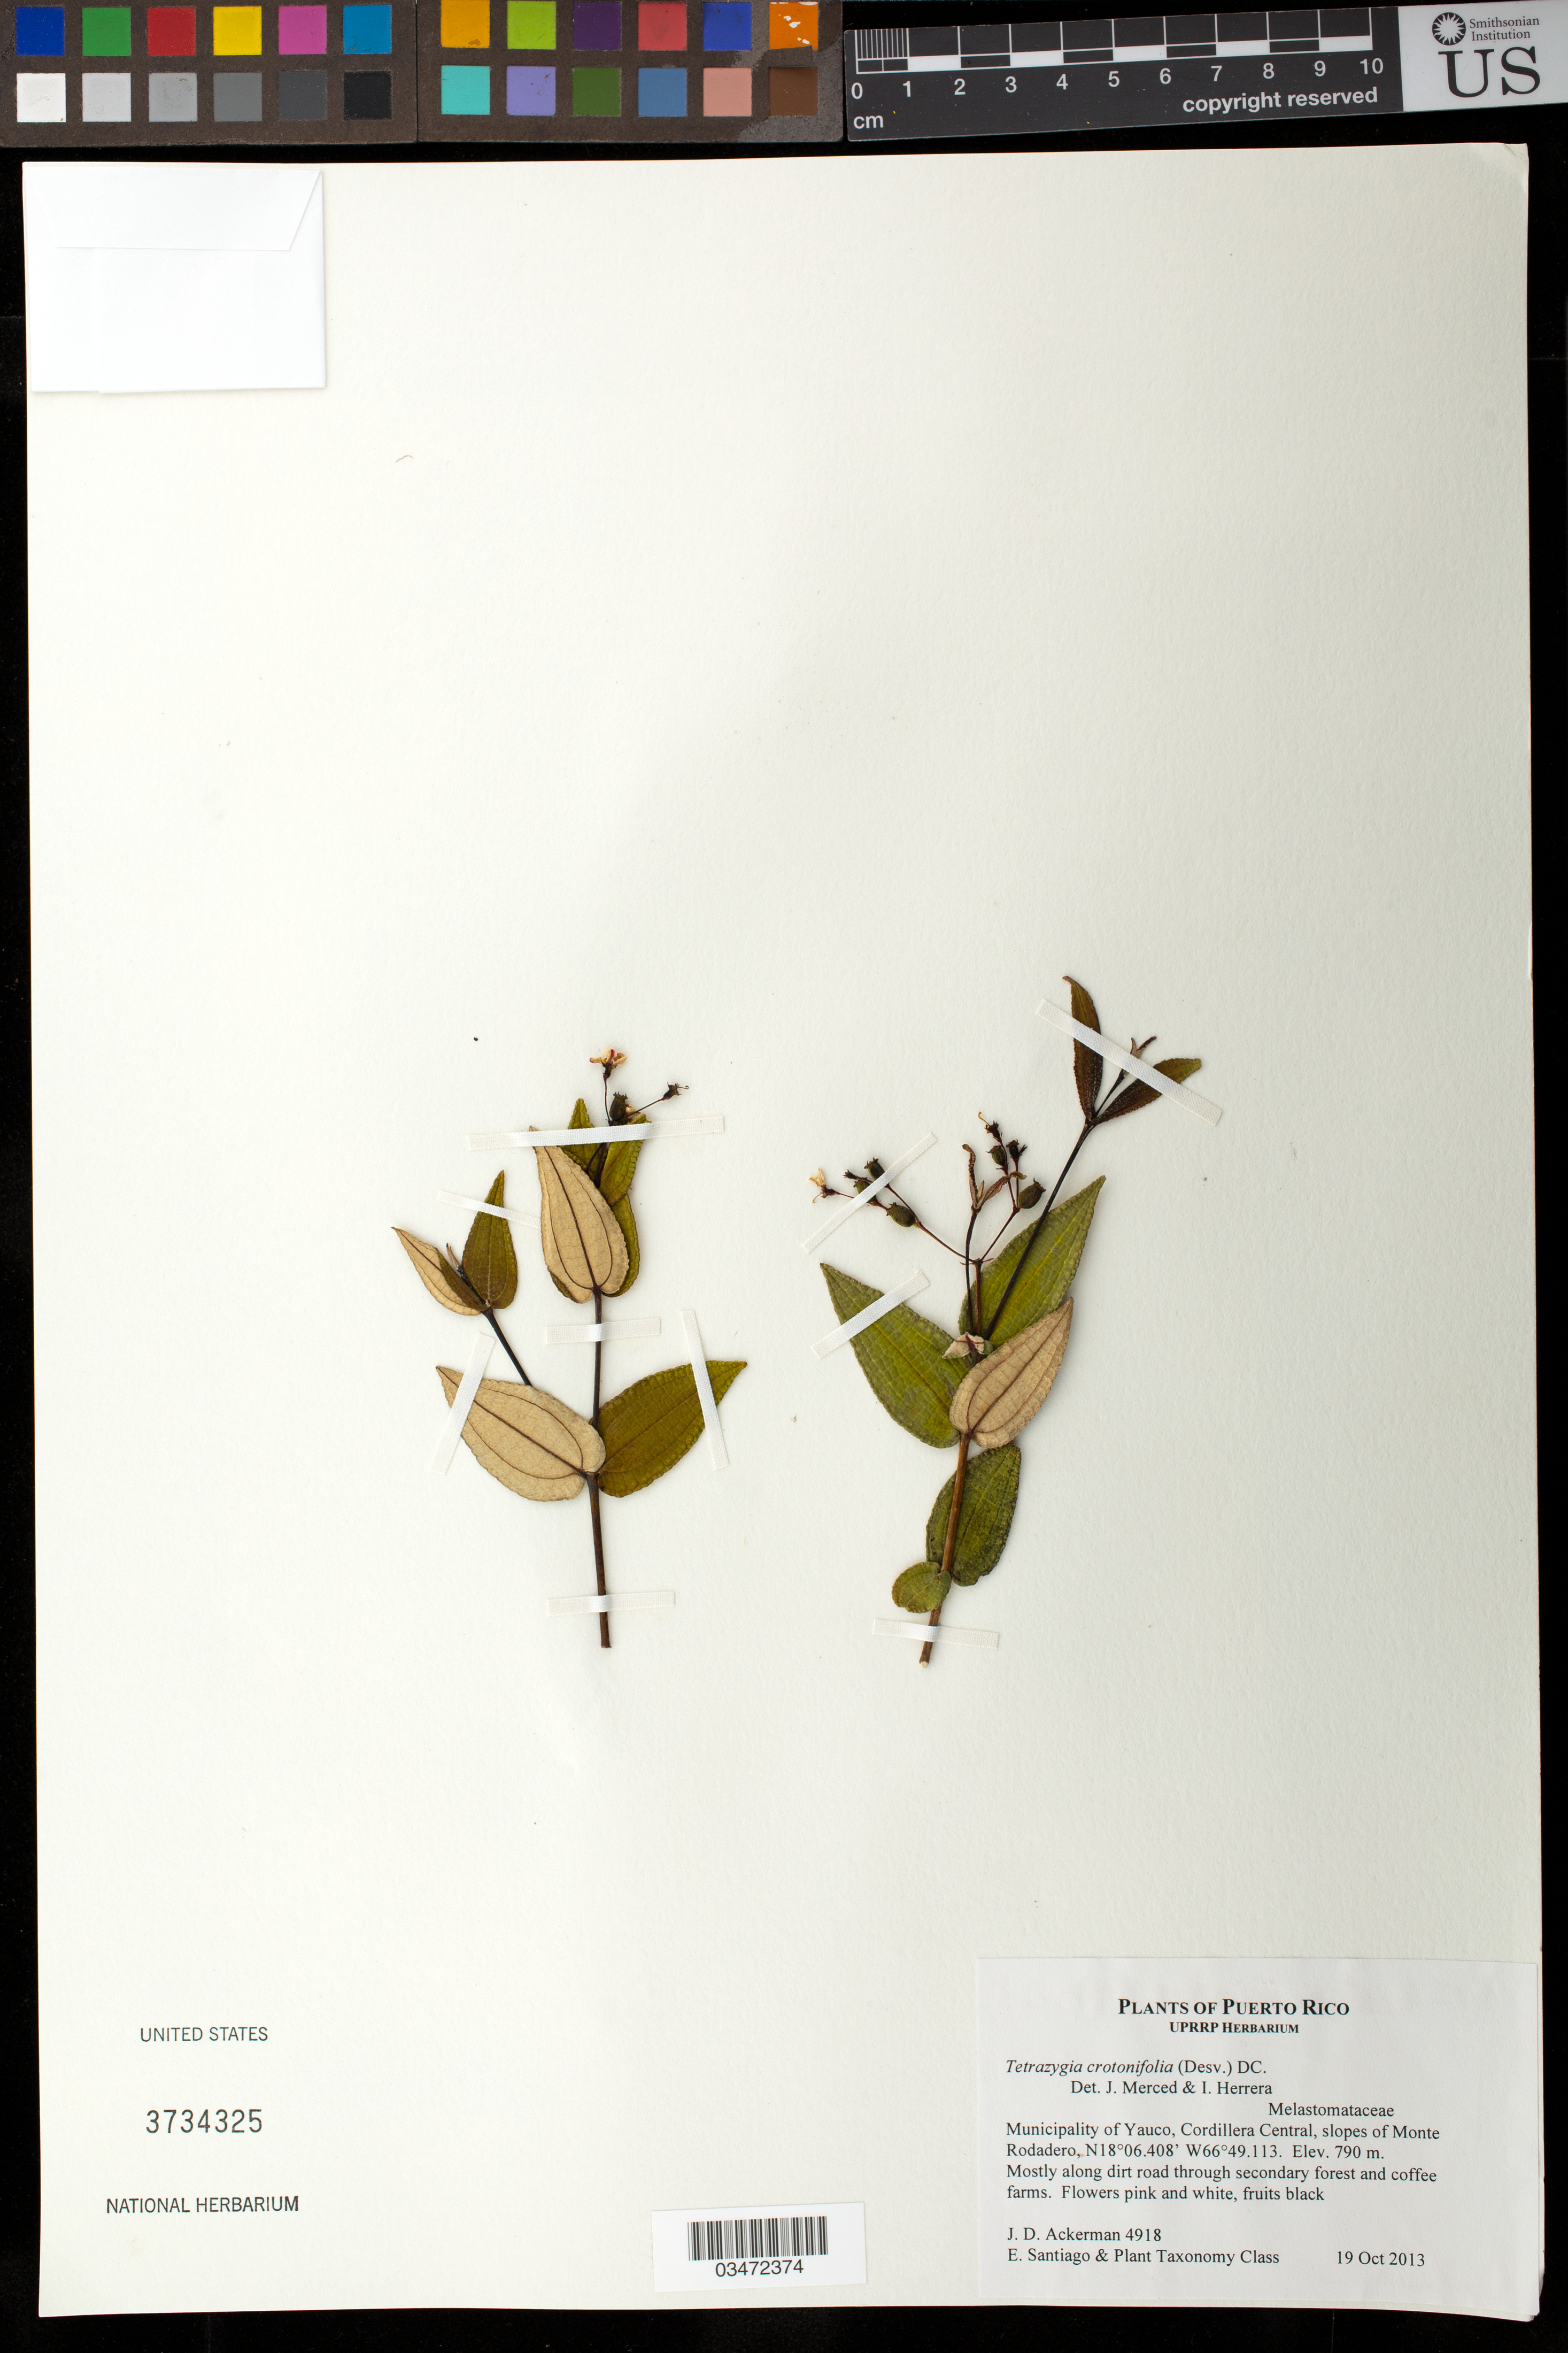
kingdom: Plantae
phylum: Tracheophyta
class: Magnoliopsida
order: Myrtales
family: Melastomataceae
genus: Tetrazygia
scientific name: Tetrazygia crotonifolia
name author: (Desr.) DC.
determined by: Merced, J.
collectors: J. D. Ackerman, E. Santiago & UPR Plant Taxonomy Class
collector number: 4918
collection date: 2013-10-19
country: Puerto Rico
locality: Mun. Yauco, Cordillera Central, slopes of Monte Rodadero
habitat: Mostly along dirt road through secondary forest and coffee farms.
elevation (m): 790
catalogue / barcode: US 3734325